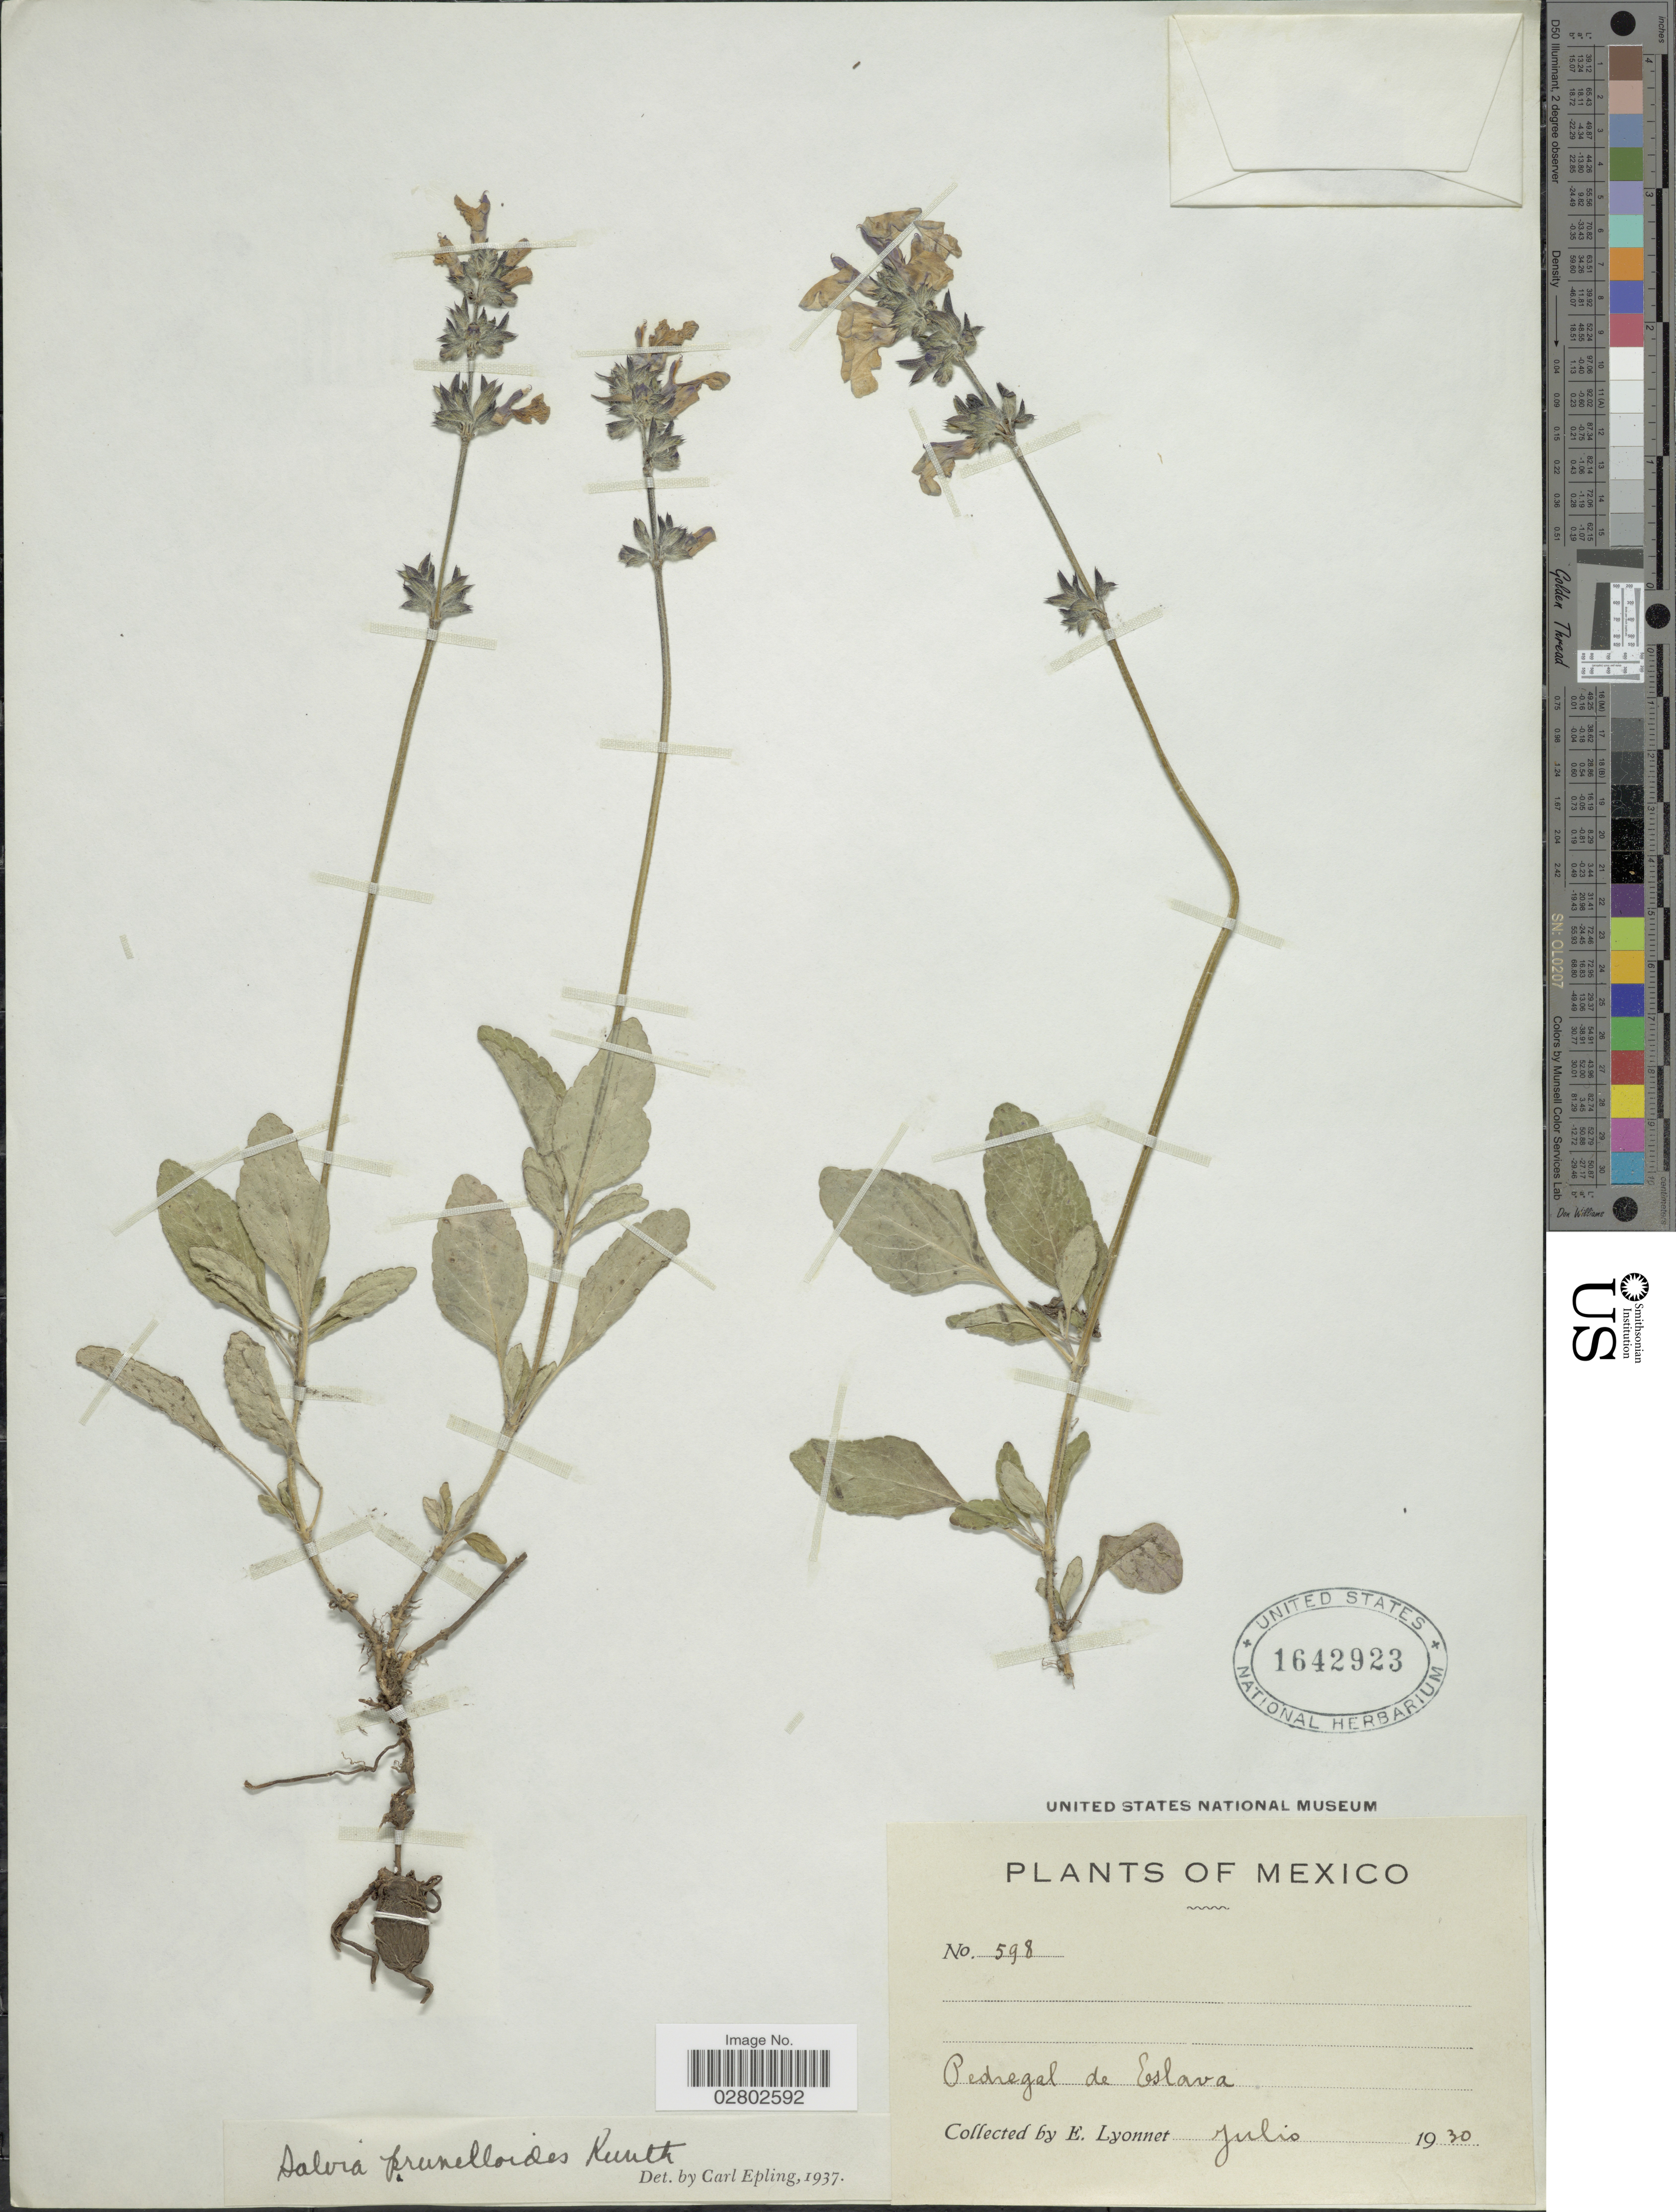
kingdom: Plantae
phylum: Tracheophyta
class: Magnoliopsida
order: Lamiales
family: Lamiaceae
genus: Salvia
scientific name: Salvia prunelloides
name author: Kunth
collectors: E. Lyonnet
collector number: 598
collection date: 1930-07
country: Mexico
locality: Pedregal de Eslava.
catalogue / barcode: US 1642923